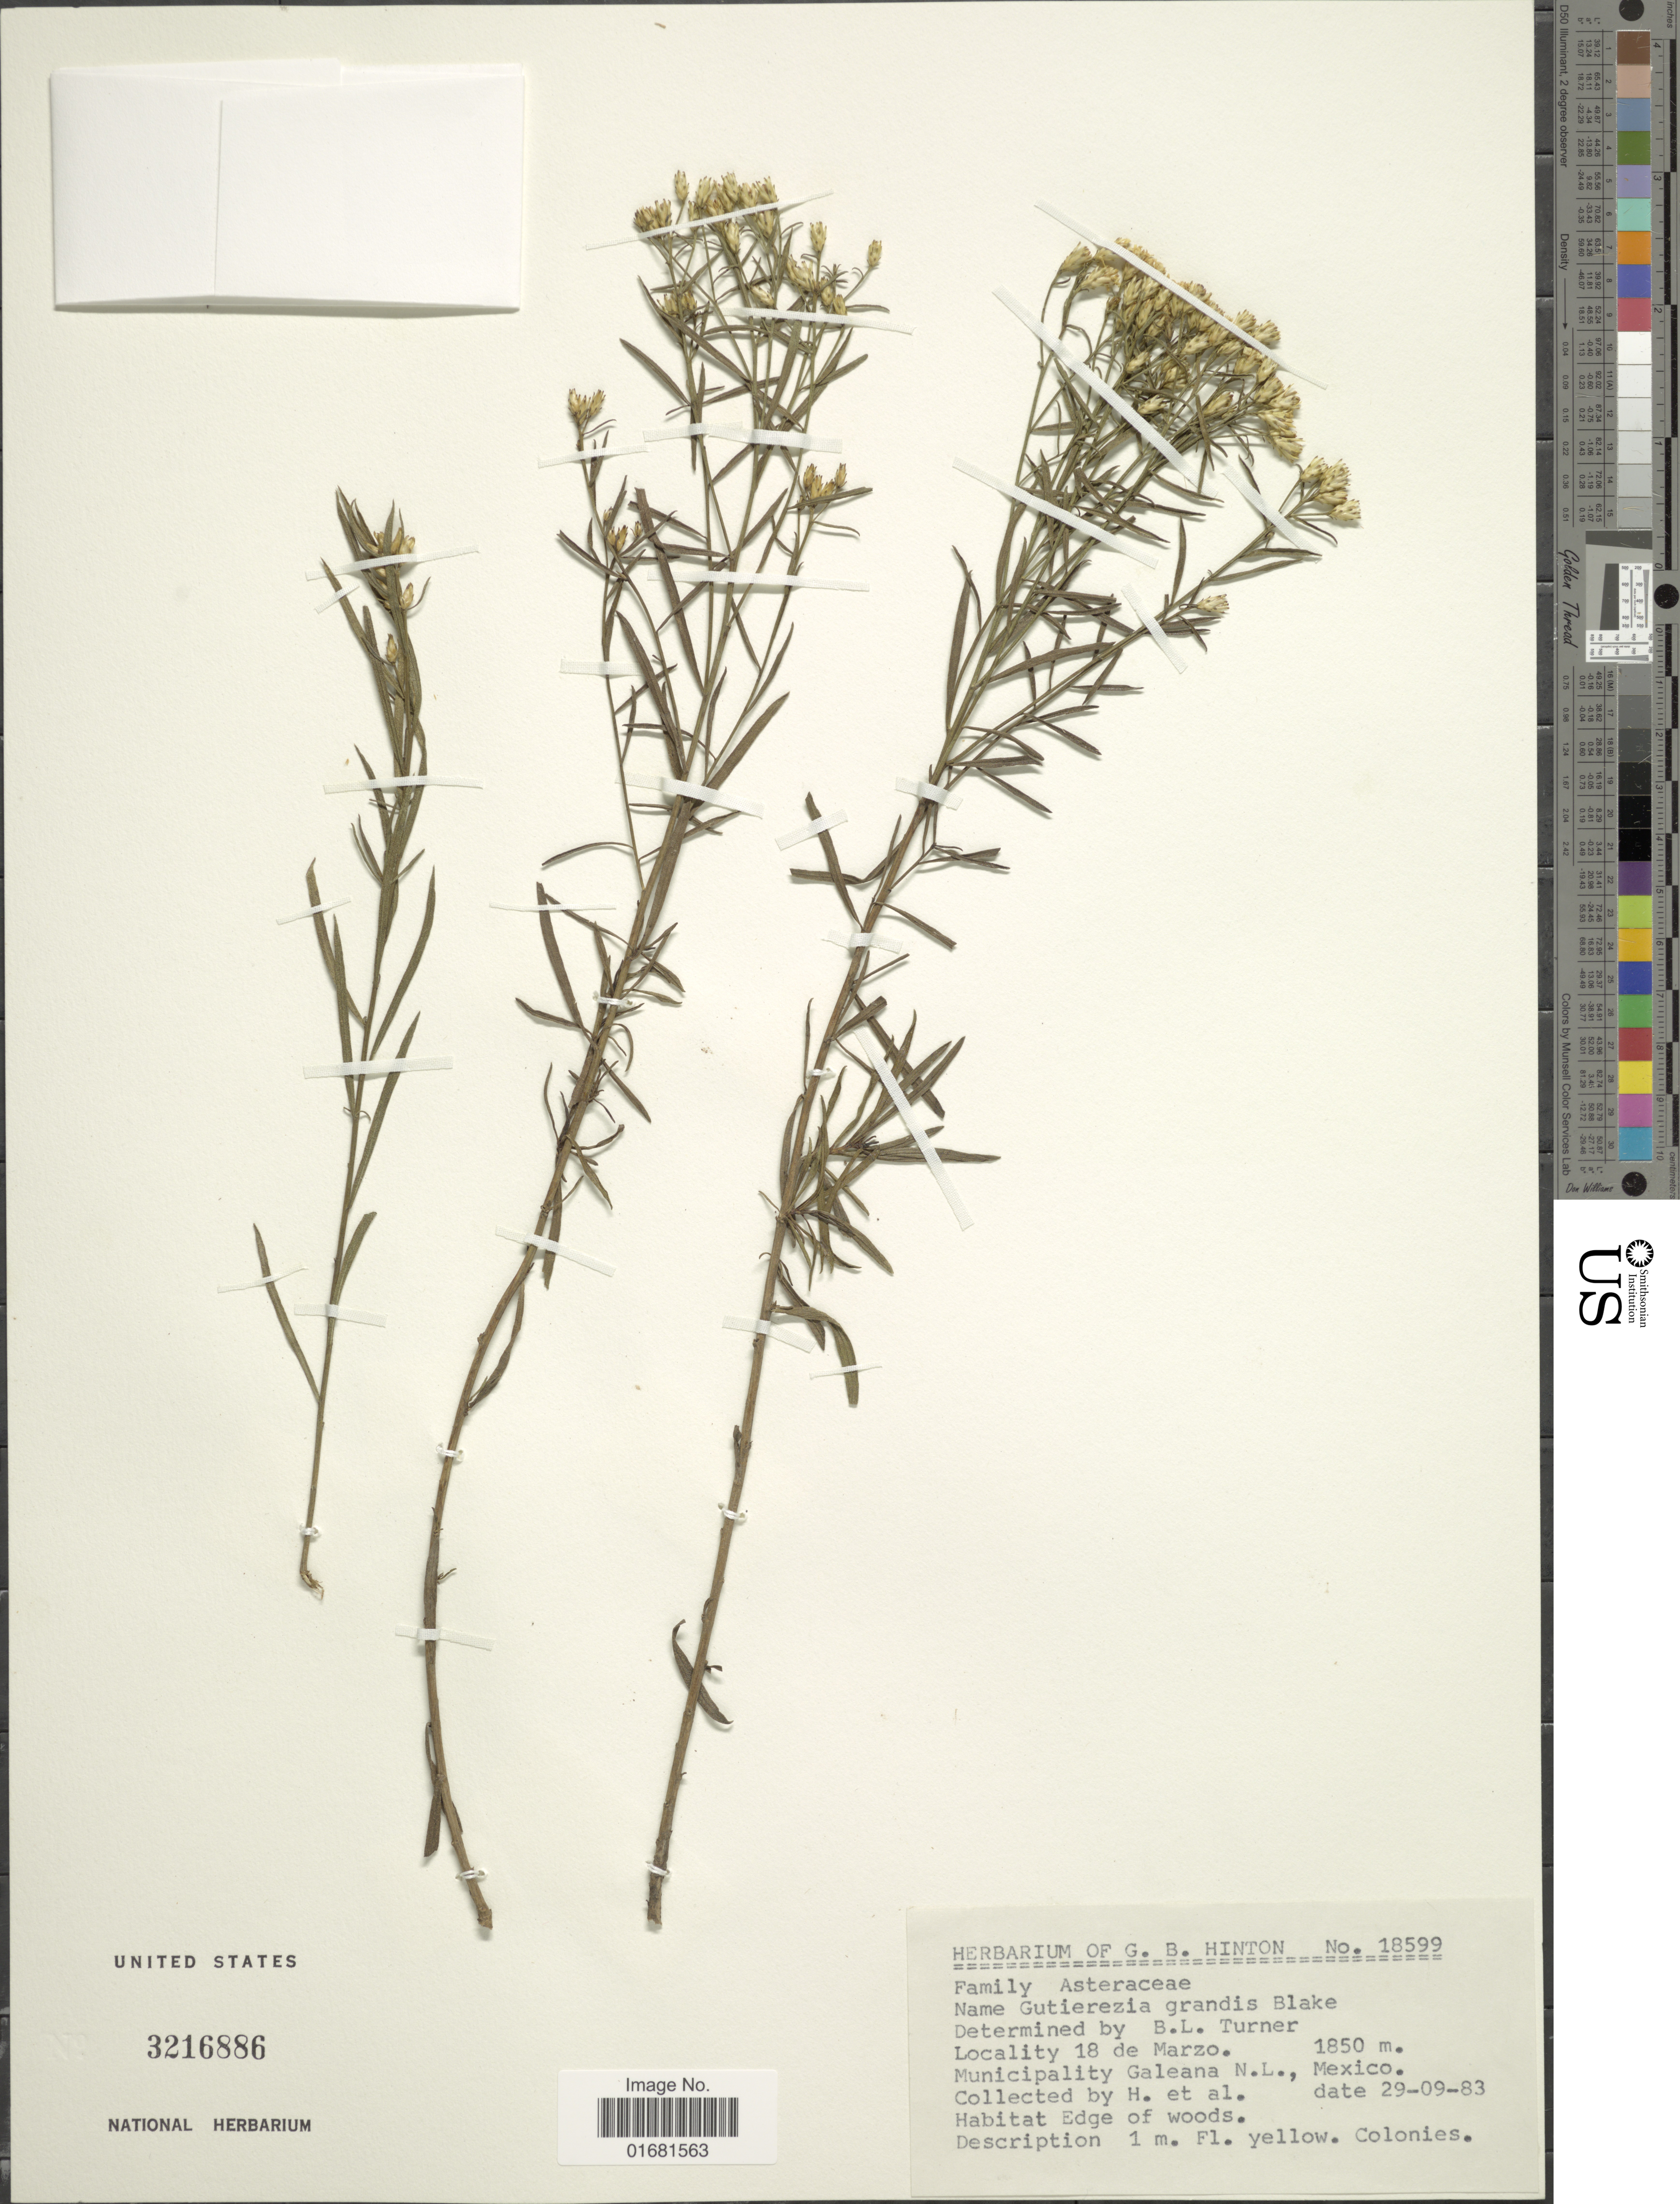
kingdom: Plantae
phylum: Tracheophyta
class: Magnoliopsida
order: Asterales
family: Asteraceae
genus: Gutierrezia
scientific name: Gutierrezia grandis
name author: S.F. Blake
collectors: G. B. Hinton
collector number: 18599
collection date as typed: Transcribed d/m/y: 29/9/83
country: Mexico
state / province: Nuevo León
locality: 18 de Marzo. Municipality Galeana N. L., Mexico.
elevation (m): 1850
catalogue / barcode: US 3216886